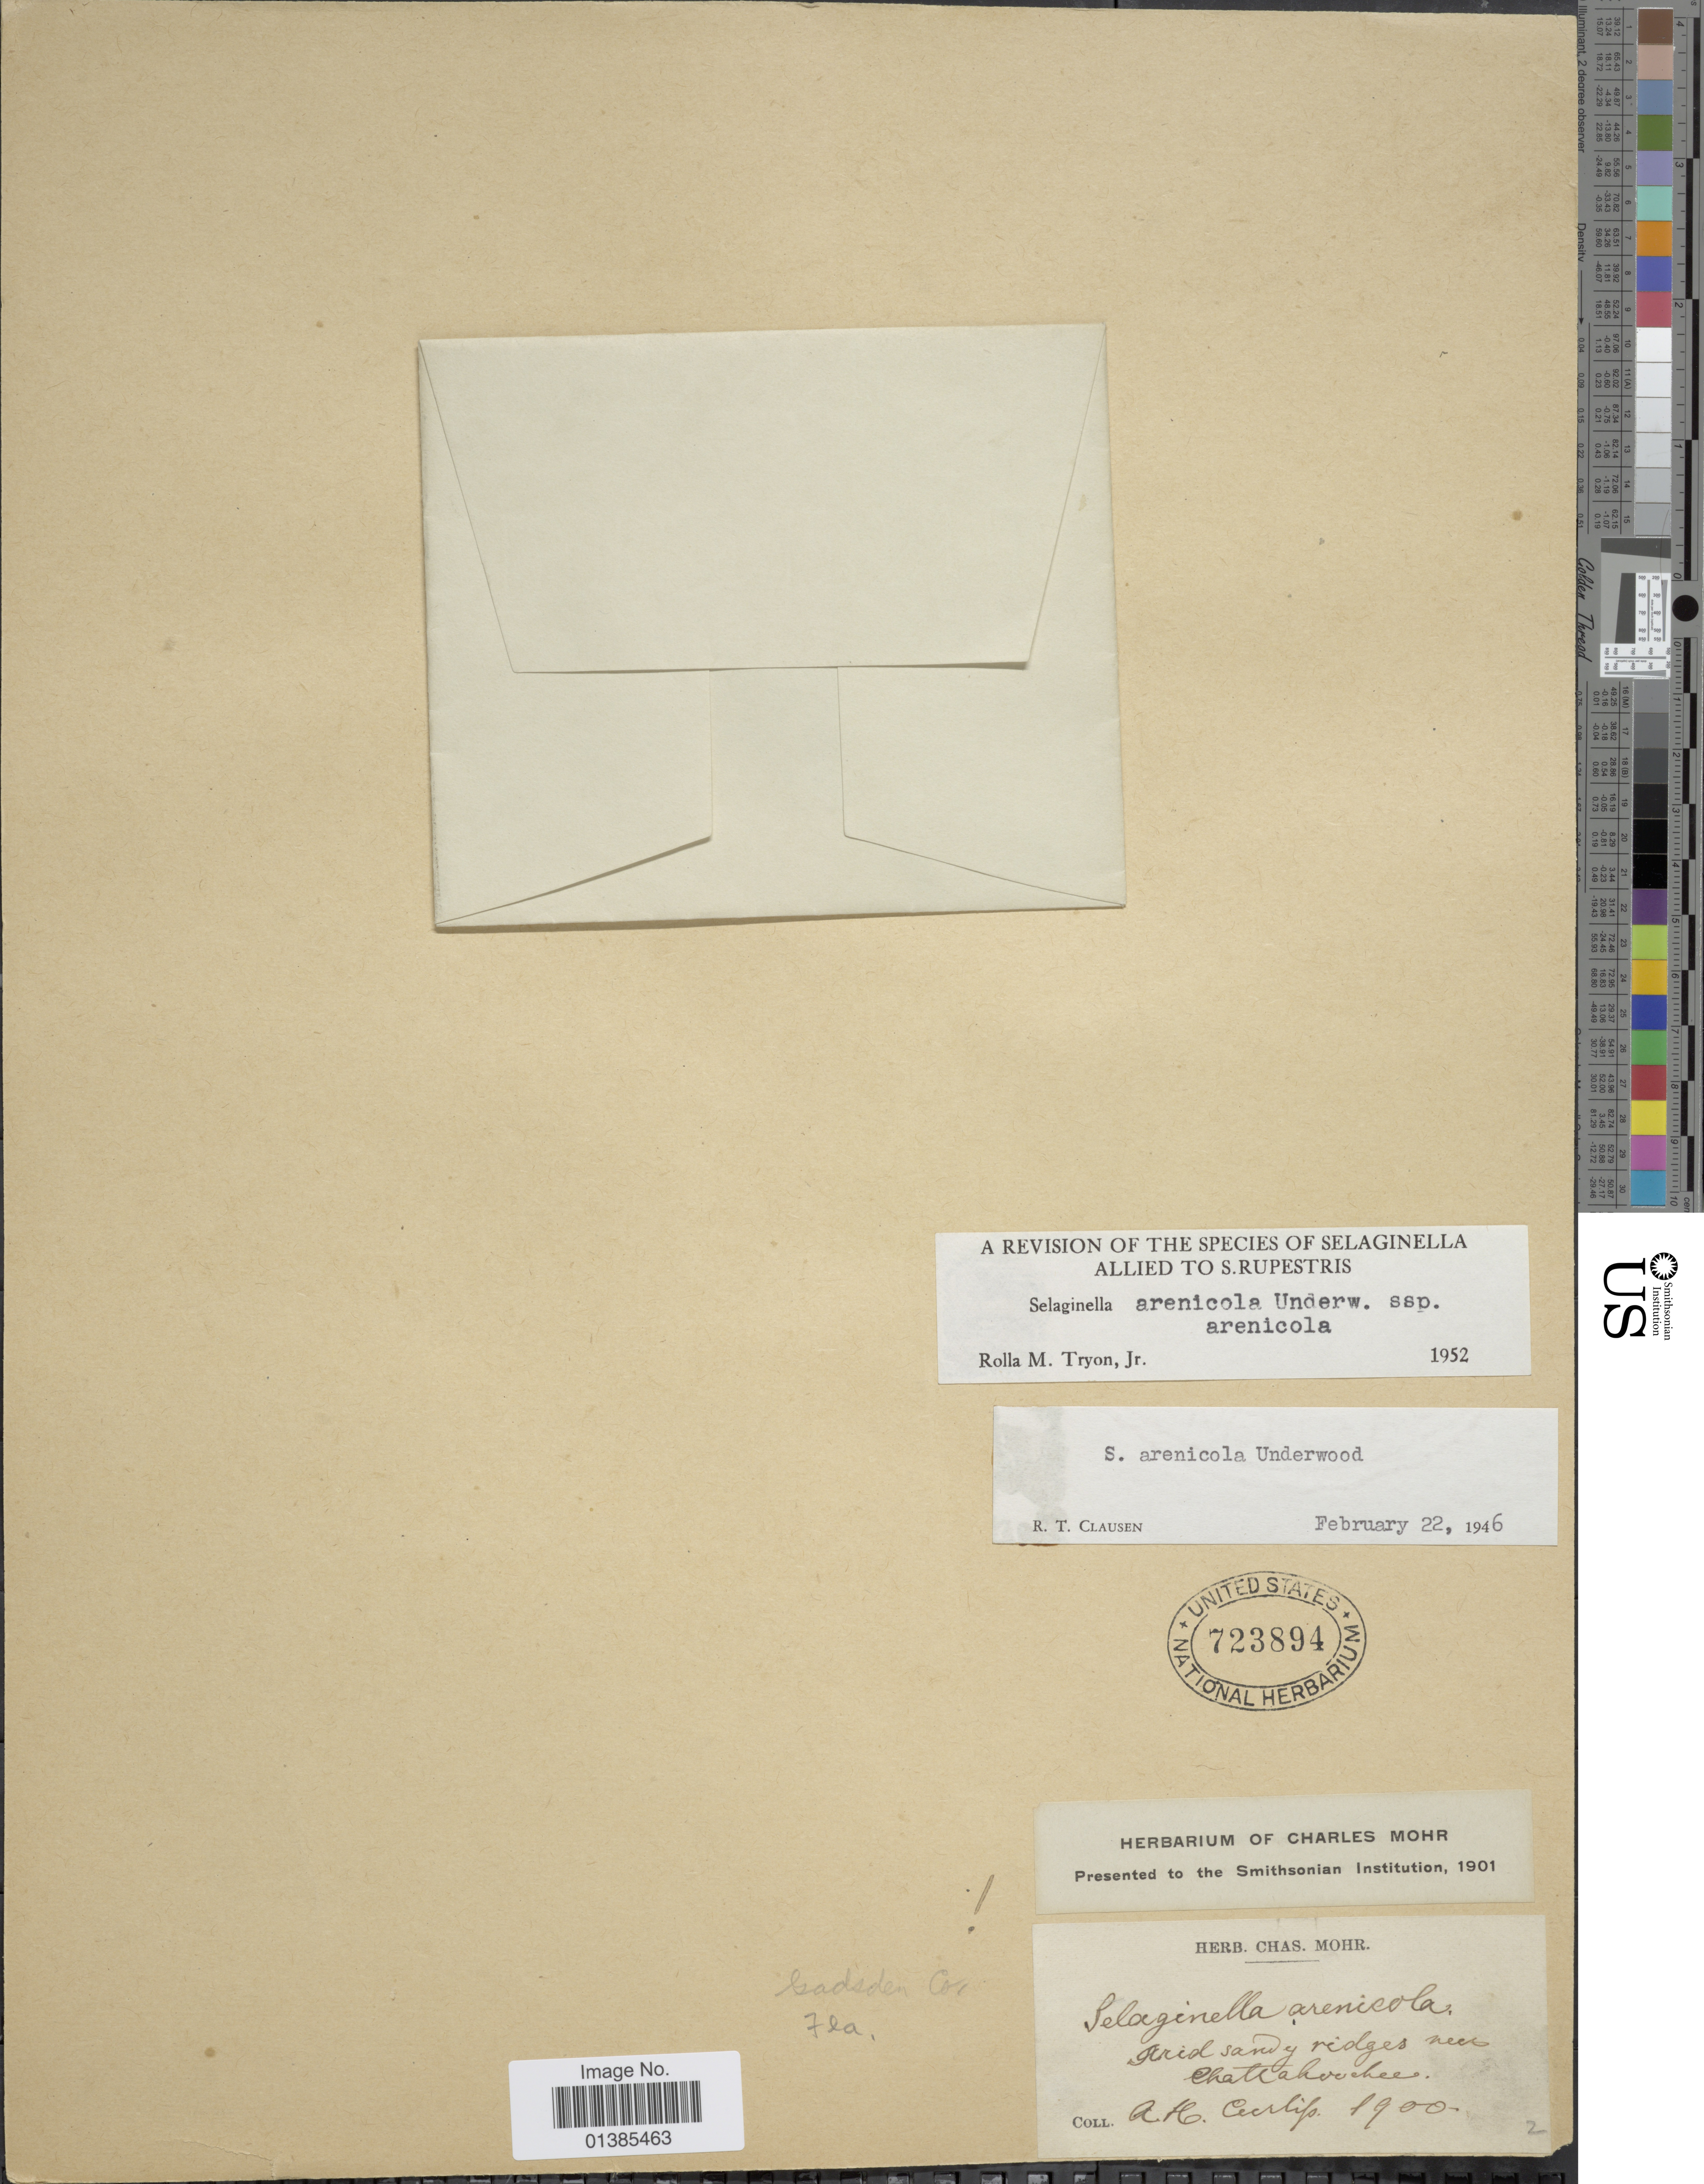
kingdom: Plantae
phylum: Tracheophyta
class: Lycopodiopsida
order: Selaginellales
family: Selaginellaceae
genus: Selaginella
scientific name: Selaginella arenicola subsp. arenicola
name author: Underw.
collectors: R. Cecrlifs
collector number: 2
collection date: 1900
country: United States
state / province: Florida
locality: Grid sandy ridges near Chatcahoochee. Gasden Co. FL.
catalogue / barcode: US 723894